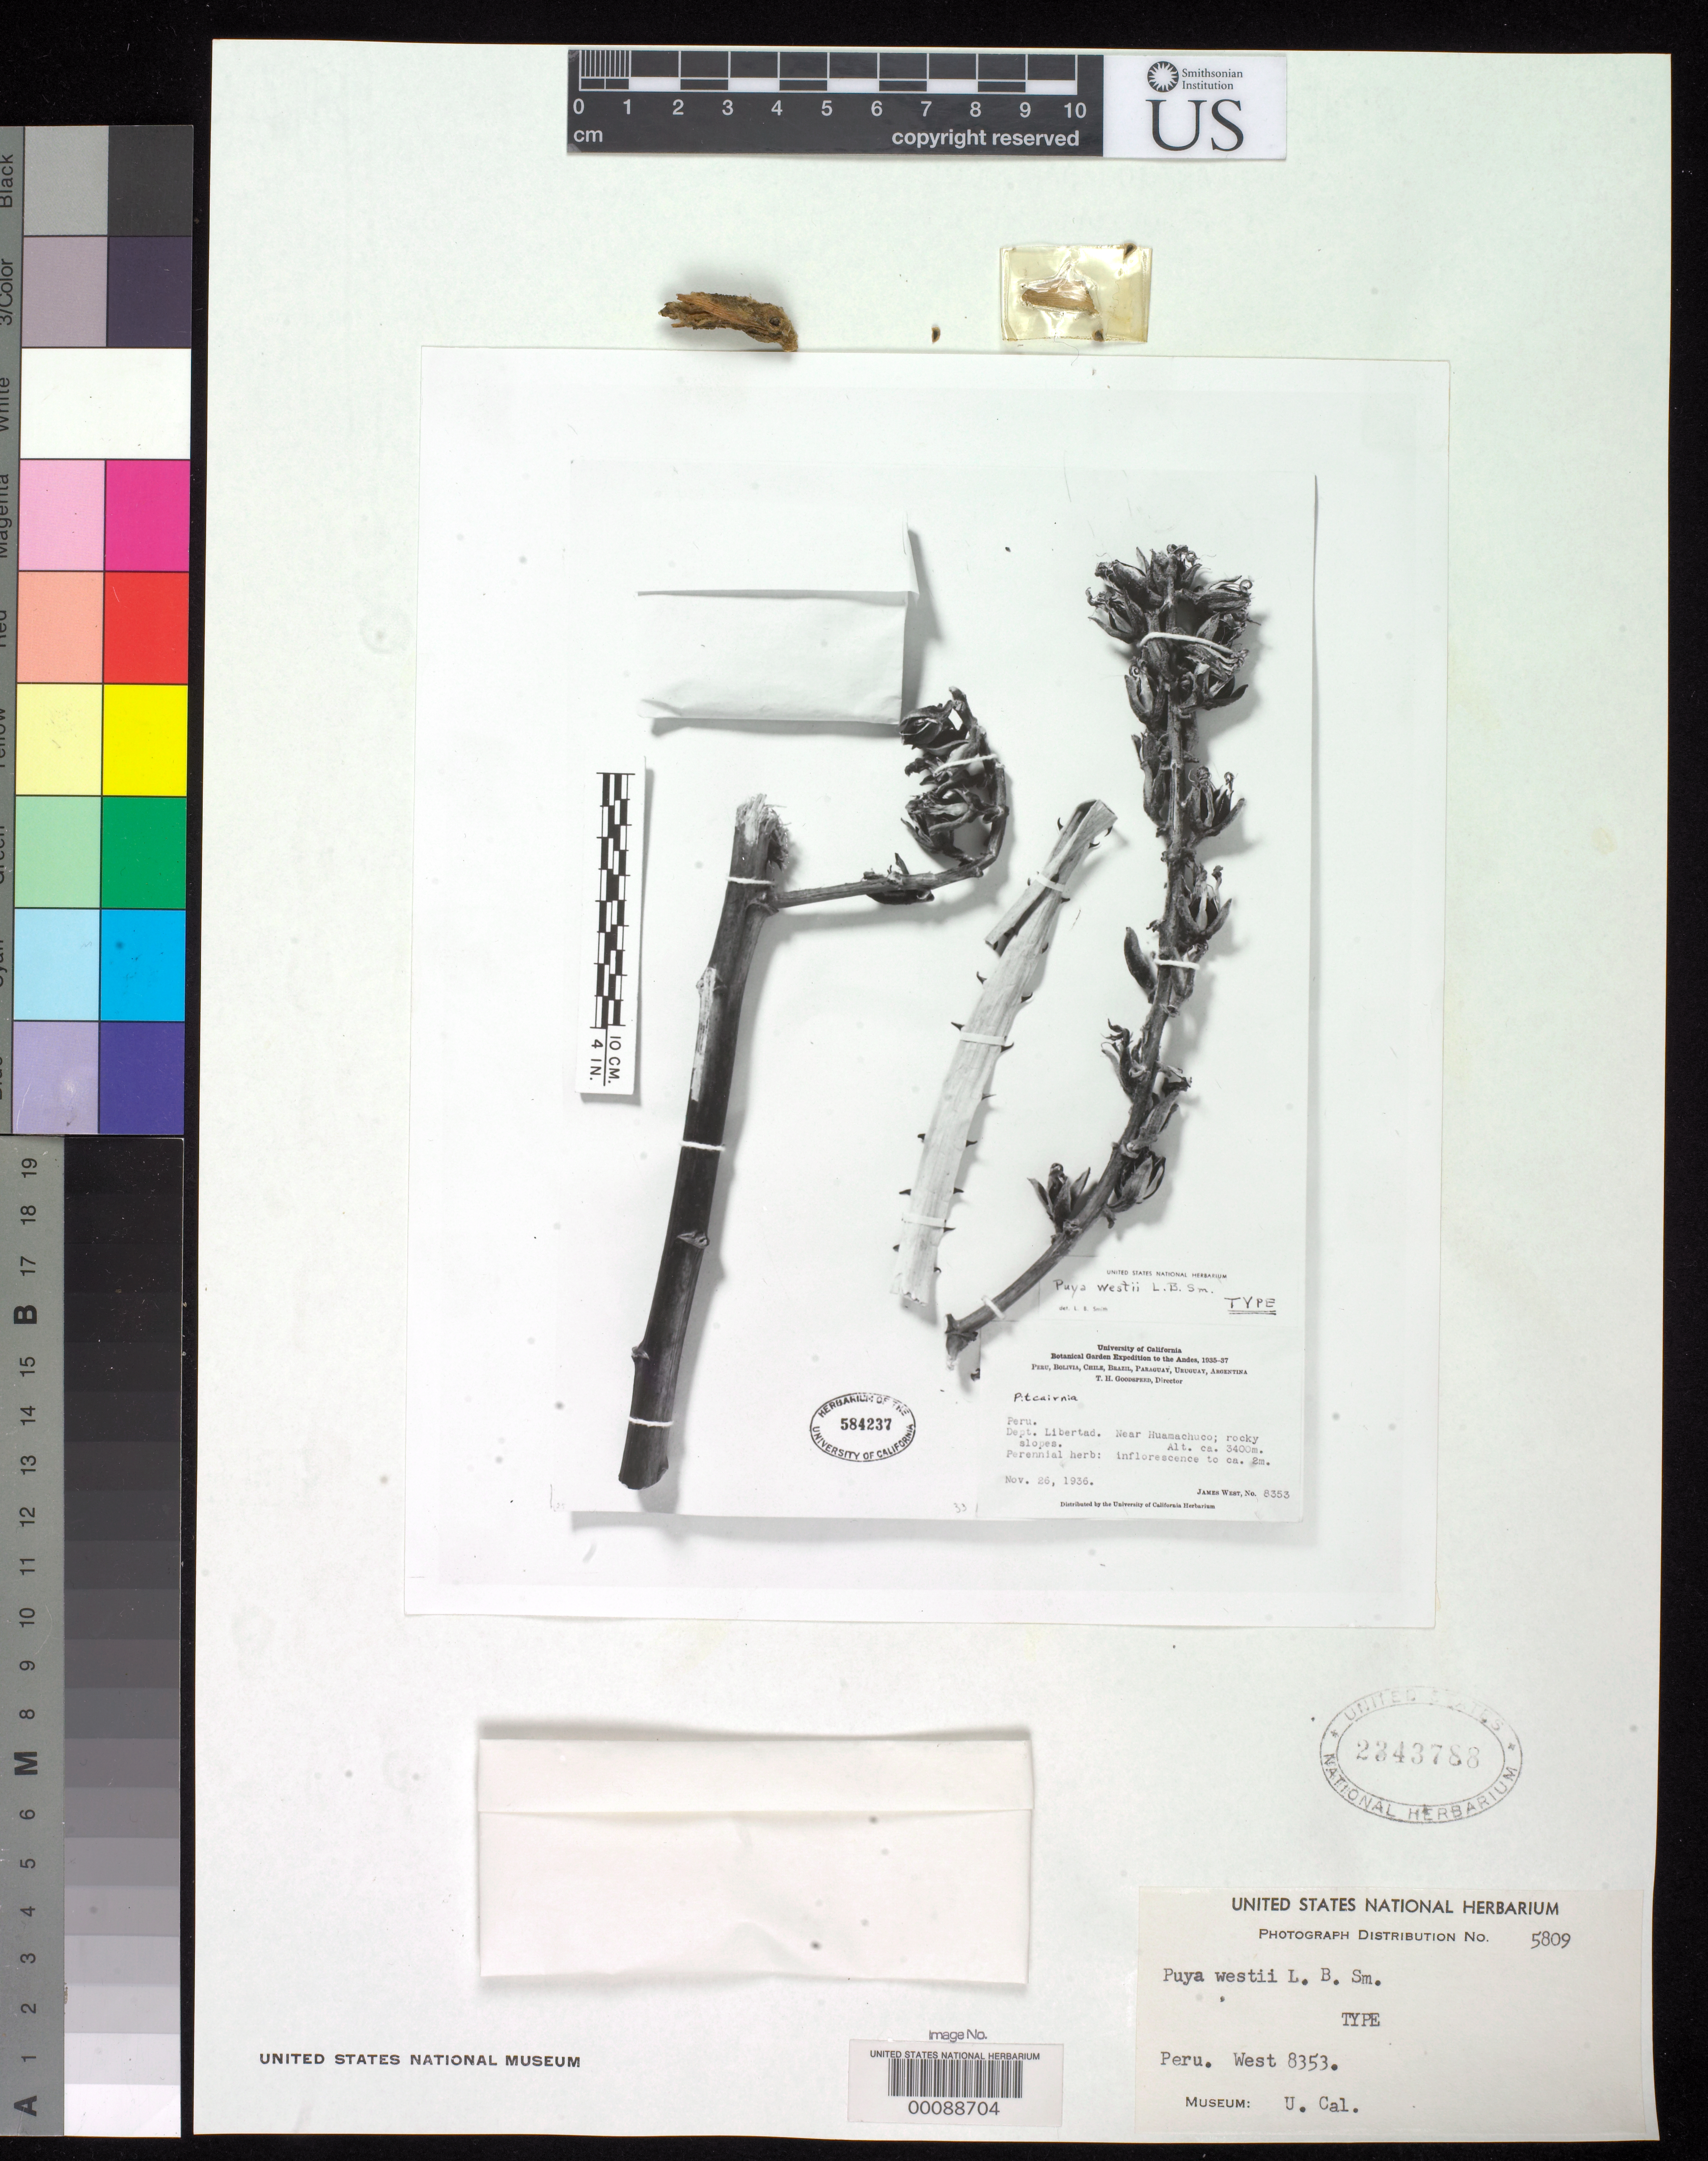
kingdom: Plantae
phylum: Tracheophyta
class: Liliopsida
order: Poales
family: Bromeliaceae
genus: Puya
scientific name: Puya westii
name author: L.B. Sm.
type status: Isotype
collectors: J. West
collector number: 8353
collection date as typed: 26 Nov 1936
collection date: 1936-11-26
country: Peru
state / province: La Libertad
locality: Near Huamachuco.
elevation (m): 3400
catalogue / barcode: US 2343788